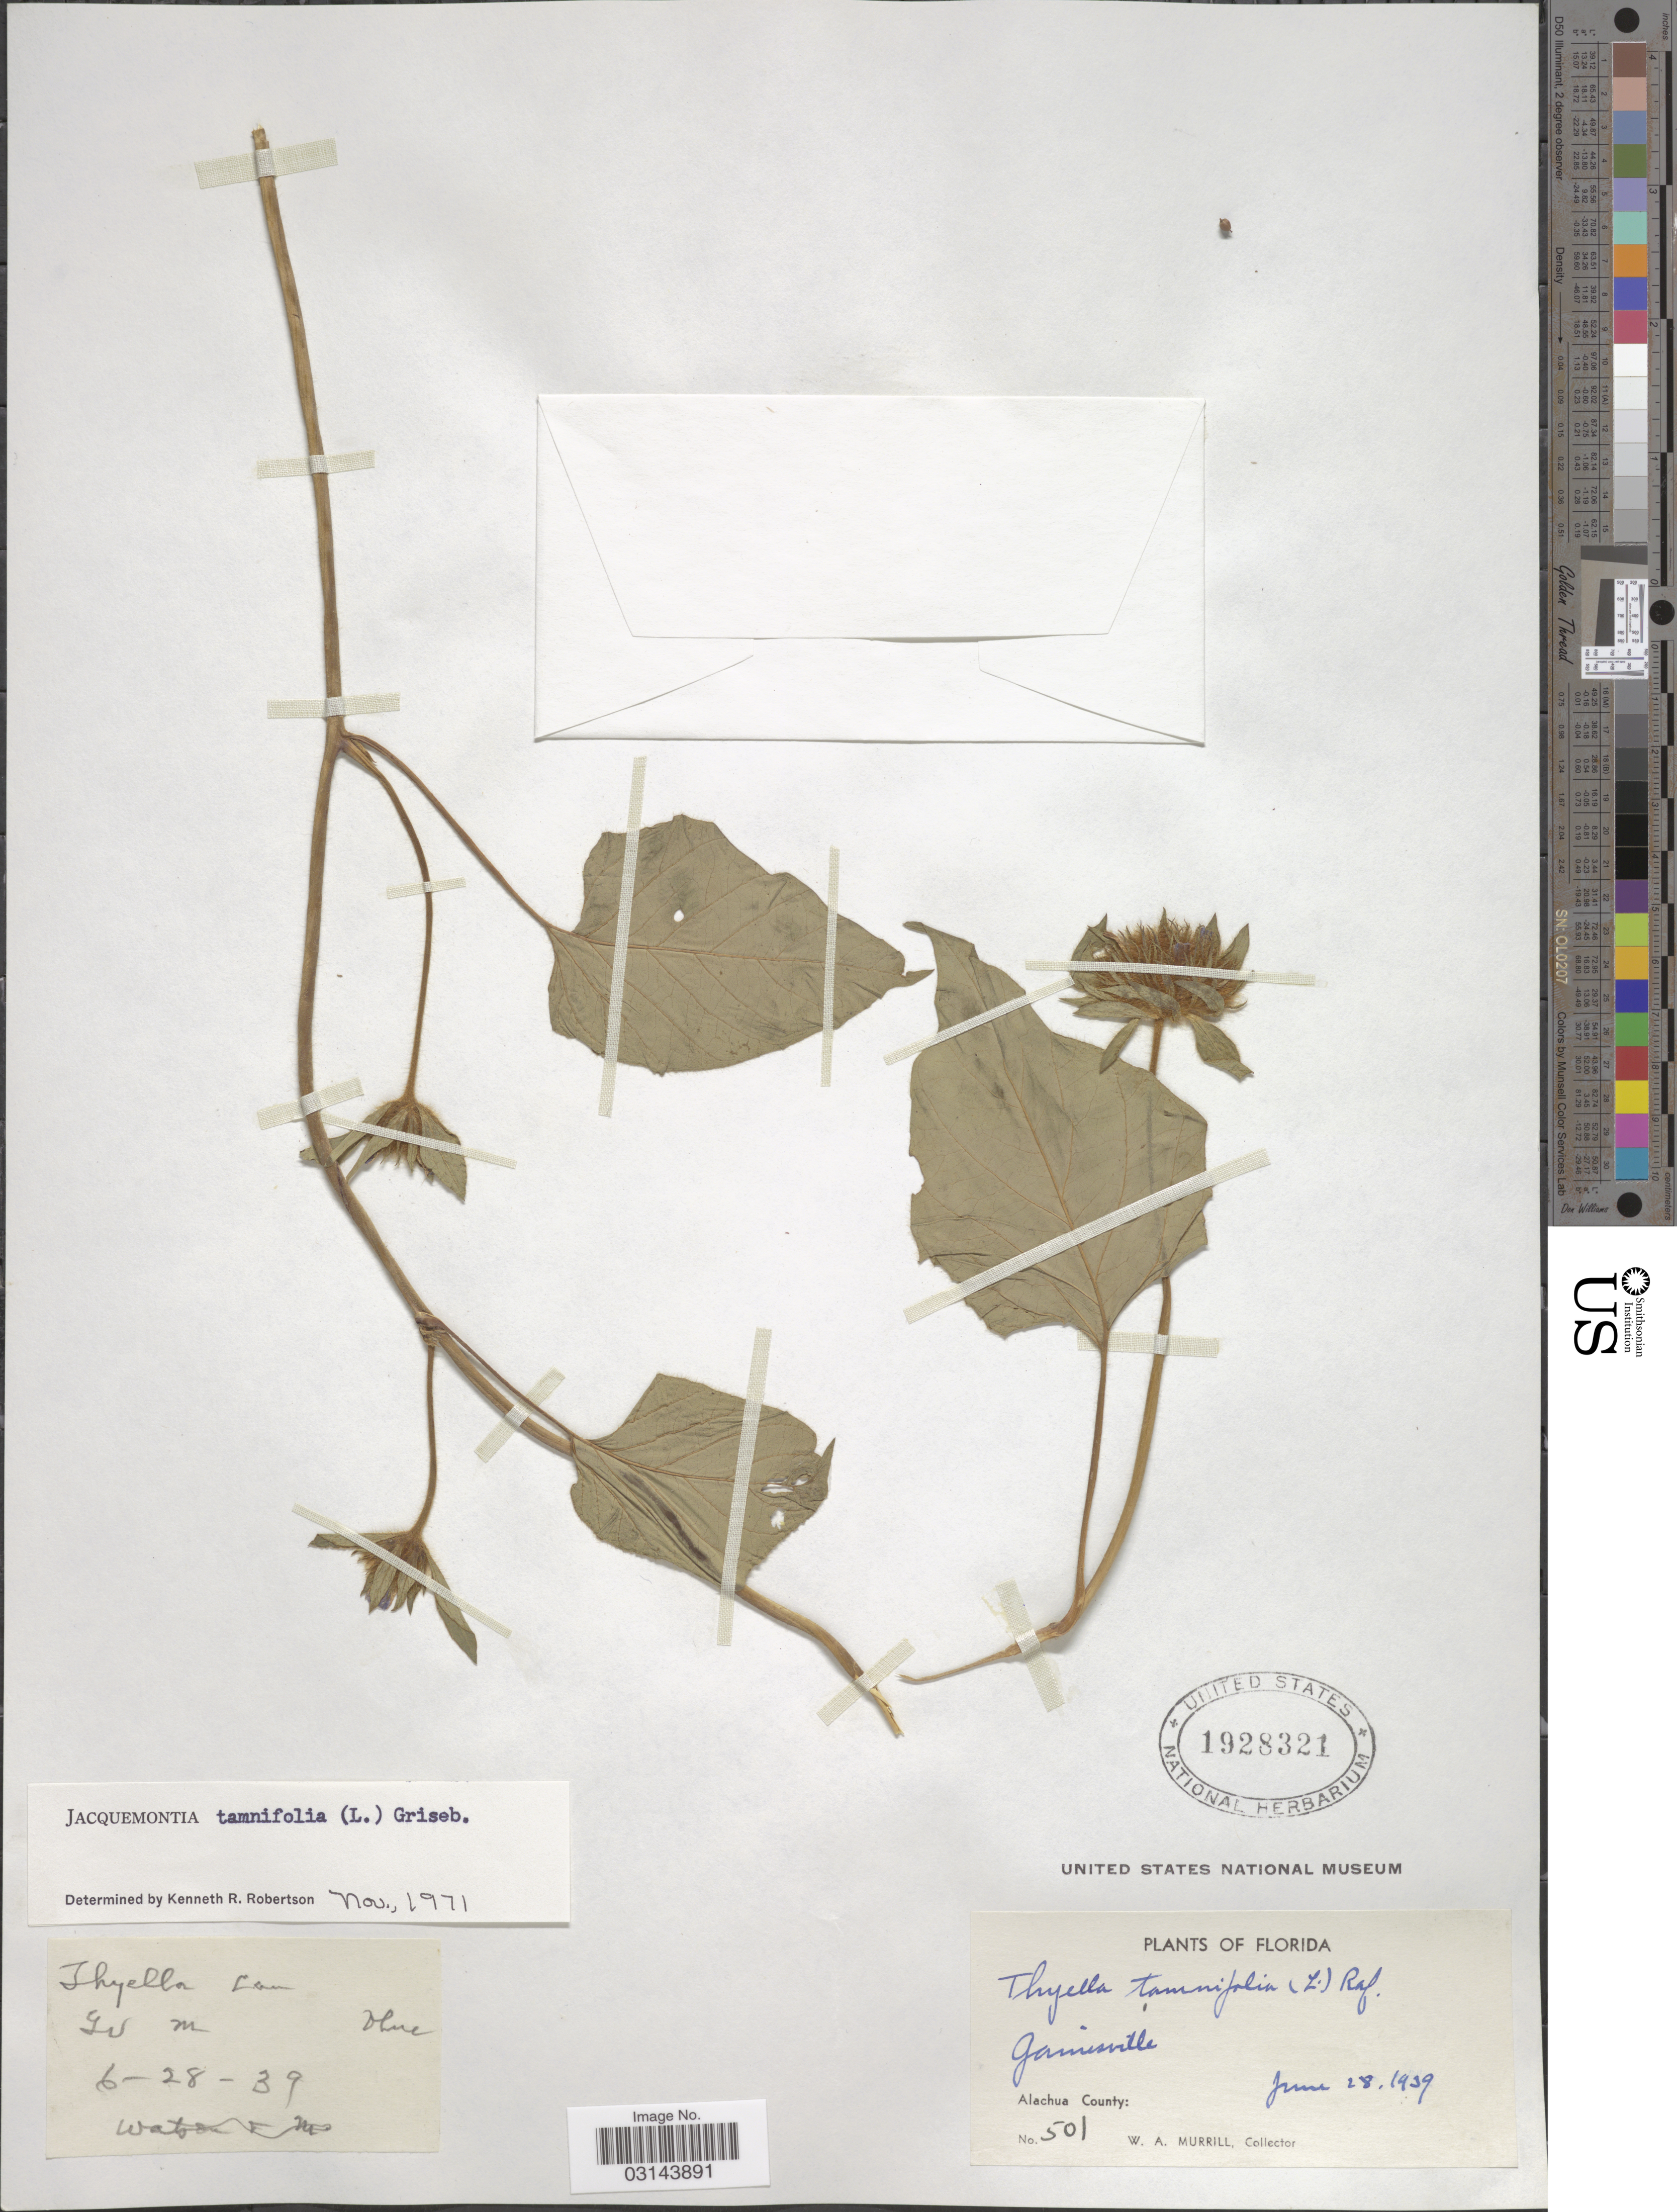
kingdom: Plantae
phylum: Tracheophyta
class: Magnoliopsida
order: Solanales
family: Convolvulaceae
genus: Jacquemontia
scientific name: Jacquemontia tamnifolia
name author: (L.) Griseb.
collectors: W. A. Murrill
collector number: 501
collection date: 1939-06-28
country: United States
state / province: Florida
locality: Gainsville. Alachua County.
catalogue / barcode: US 1928321